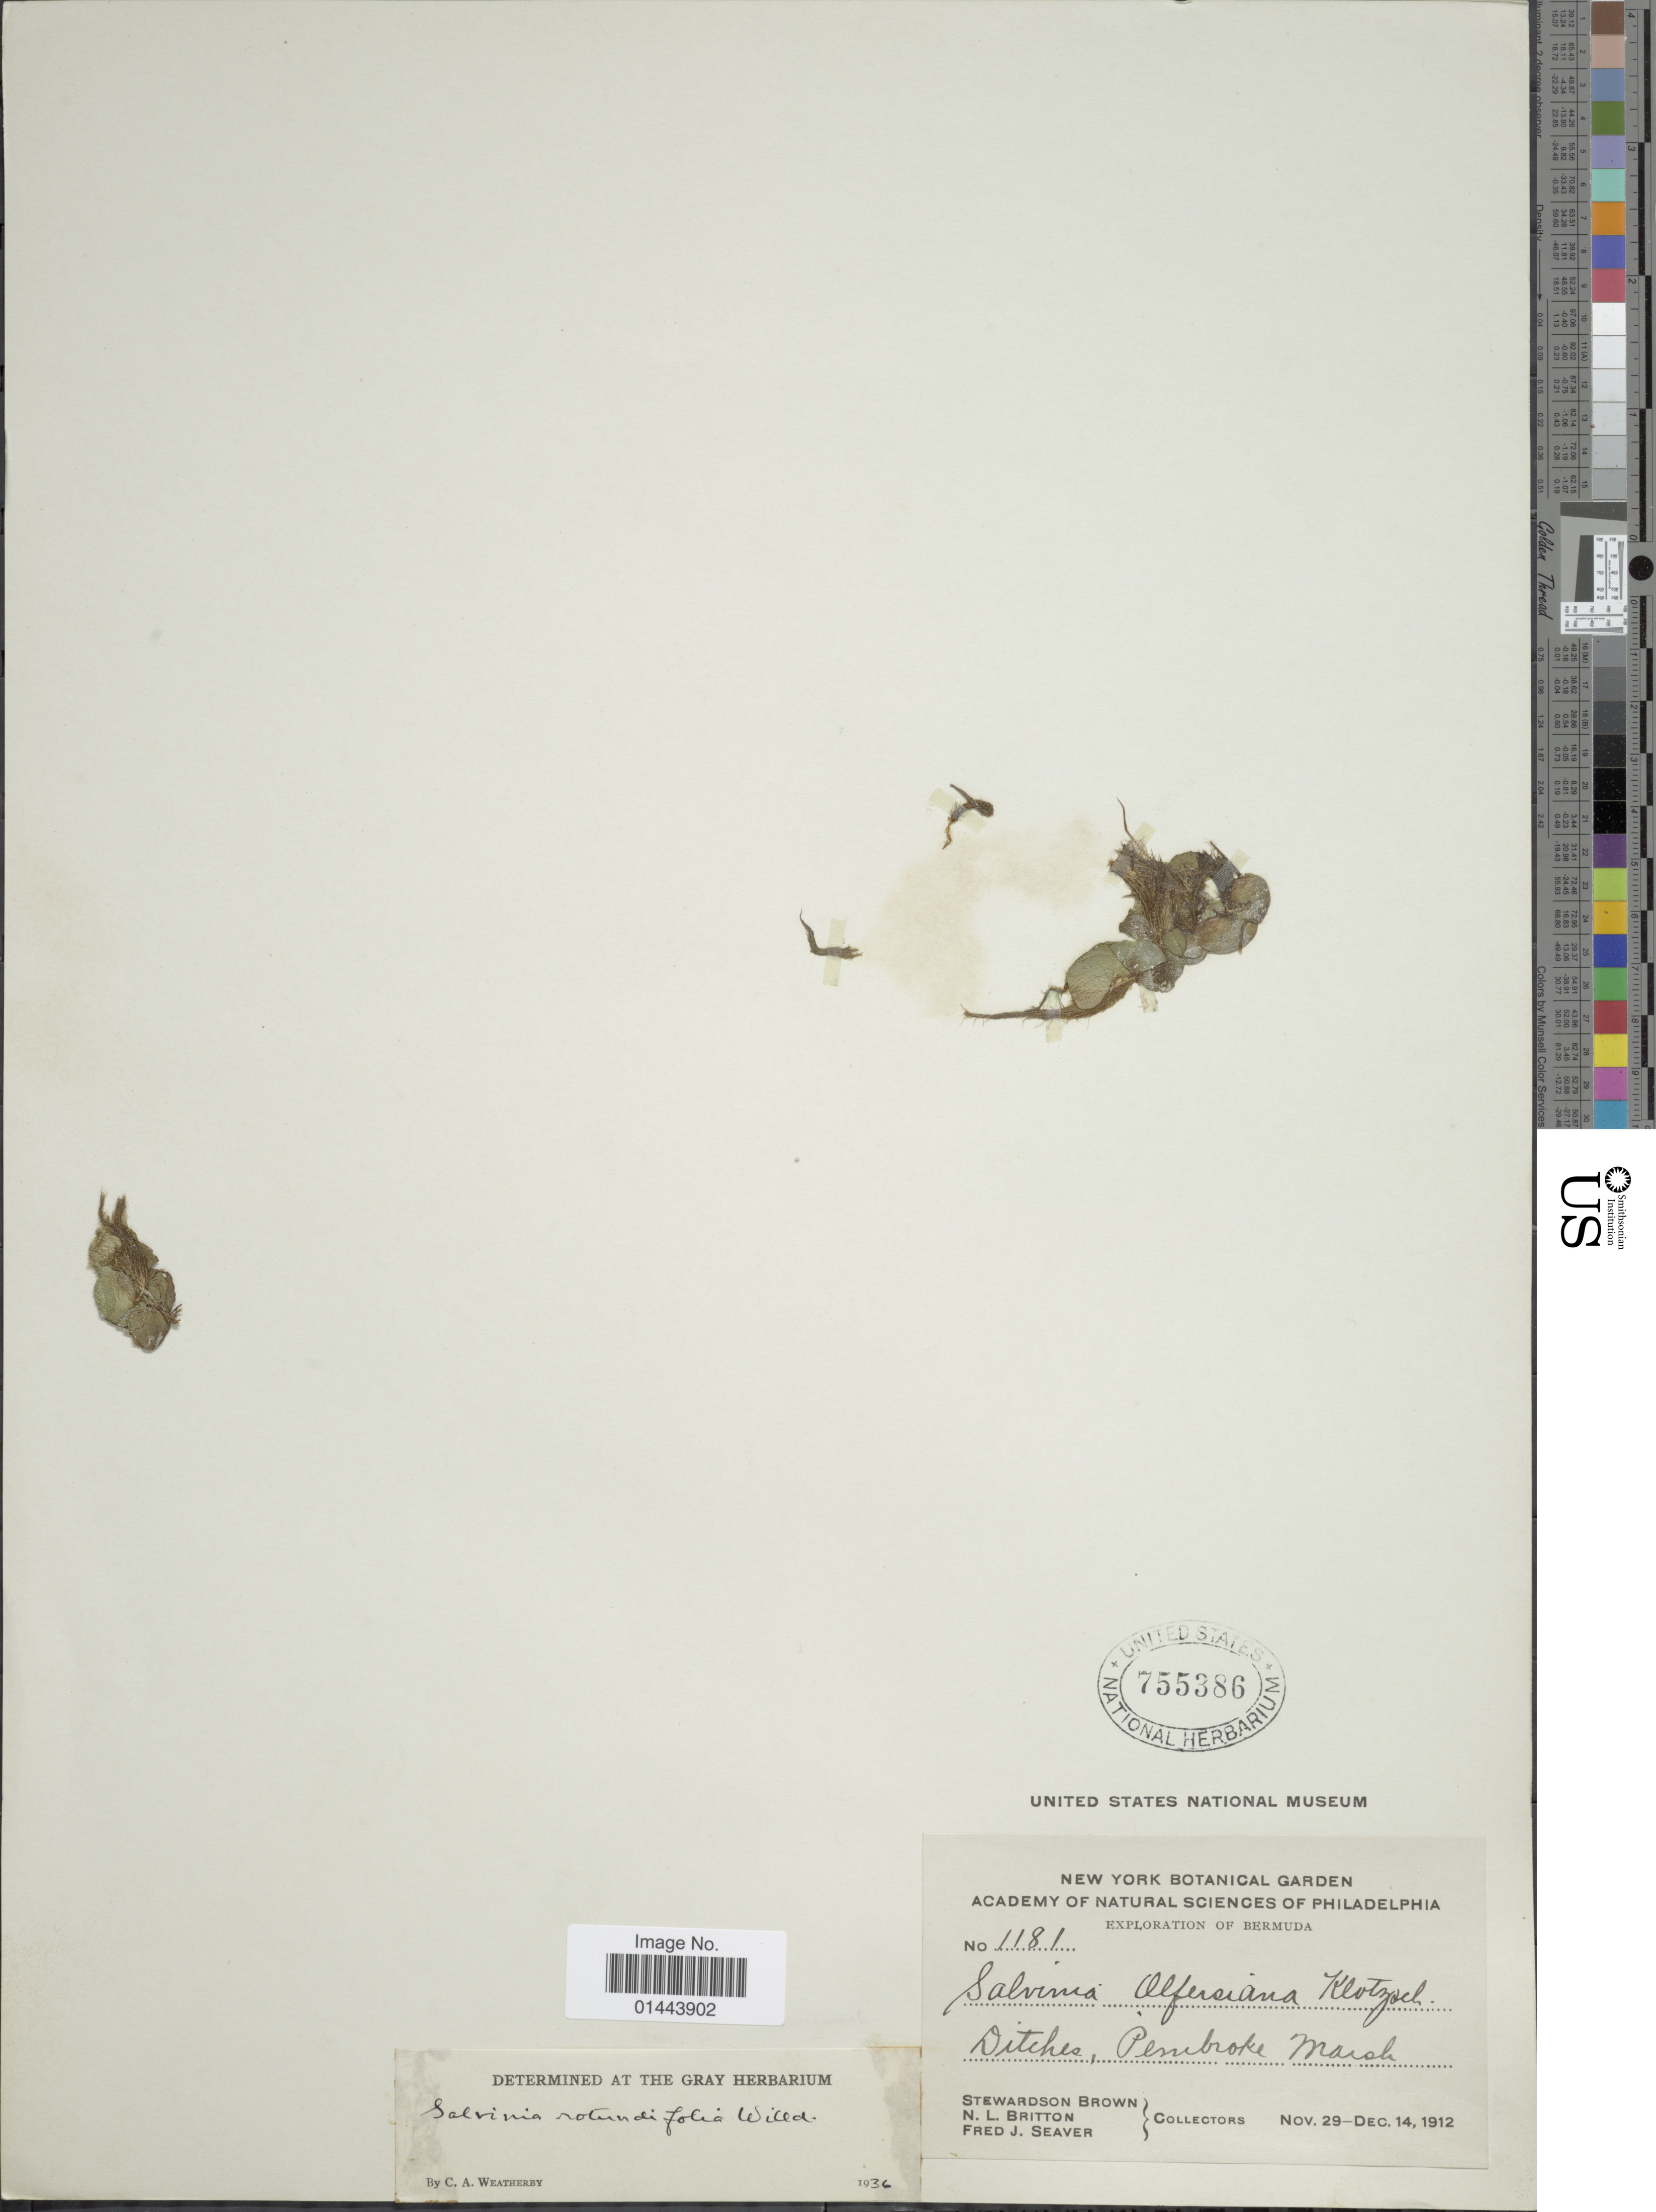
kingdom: Plantae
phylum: Tracheophyta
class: Polypodiopsida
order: Salviniales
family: Salviniaceae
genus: Salvinia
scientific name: Salvinia minima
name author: Baker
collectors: S. Brown, N. Britton & F. Seaver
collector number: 1181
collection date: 1912-11-29/1912-12-14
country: Bermuda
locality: Ditches, Pembroke Marsh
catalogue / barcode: US 755386